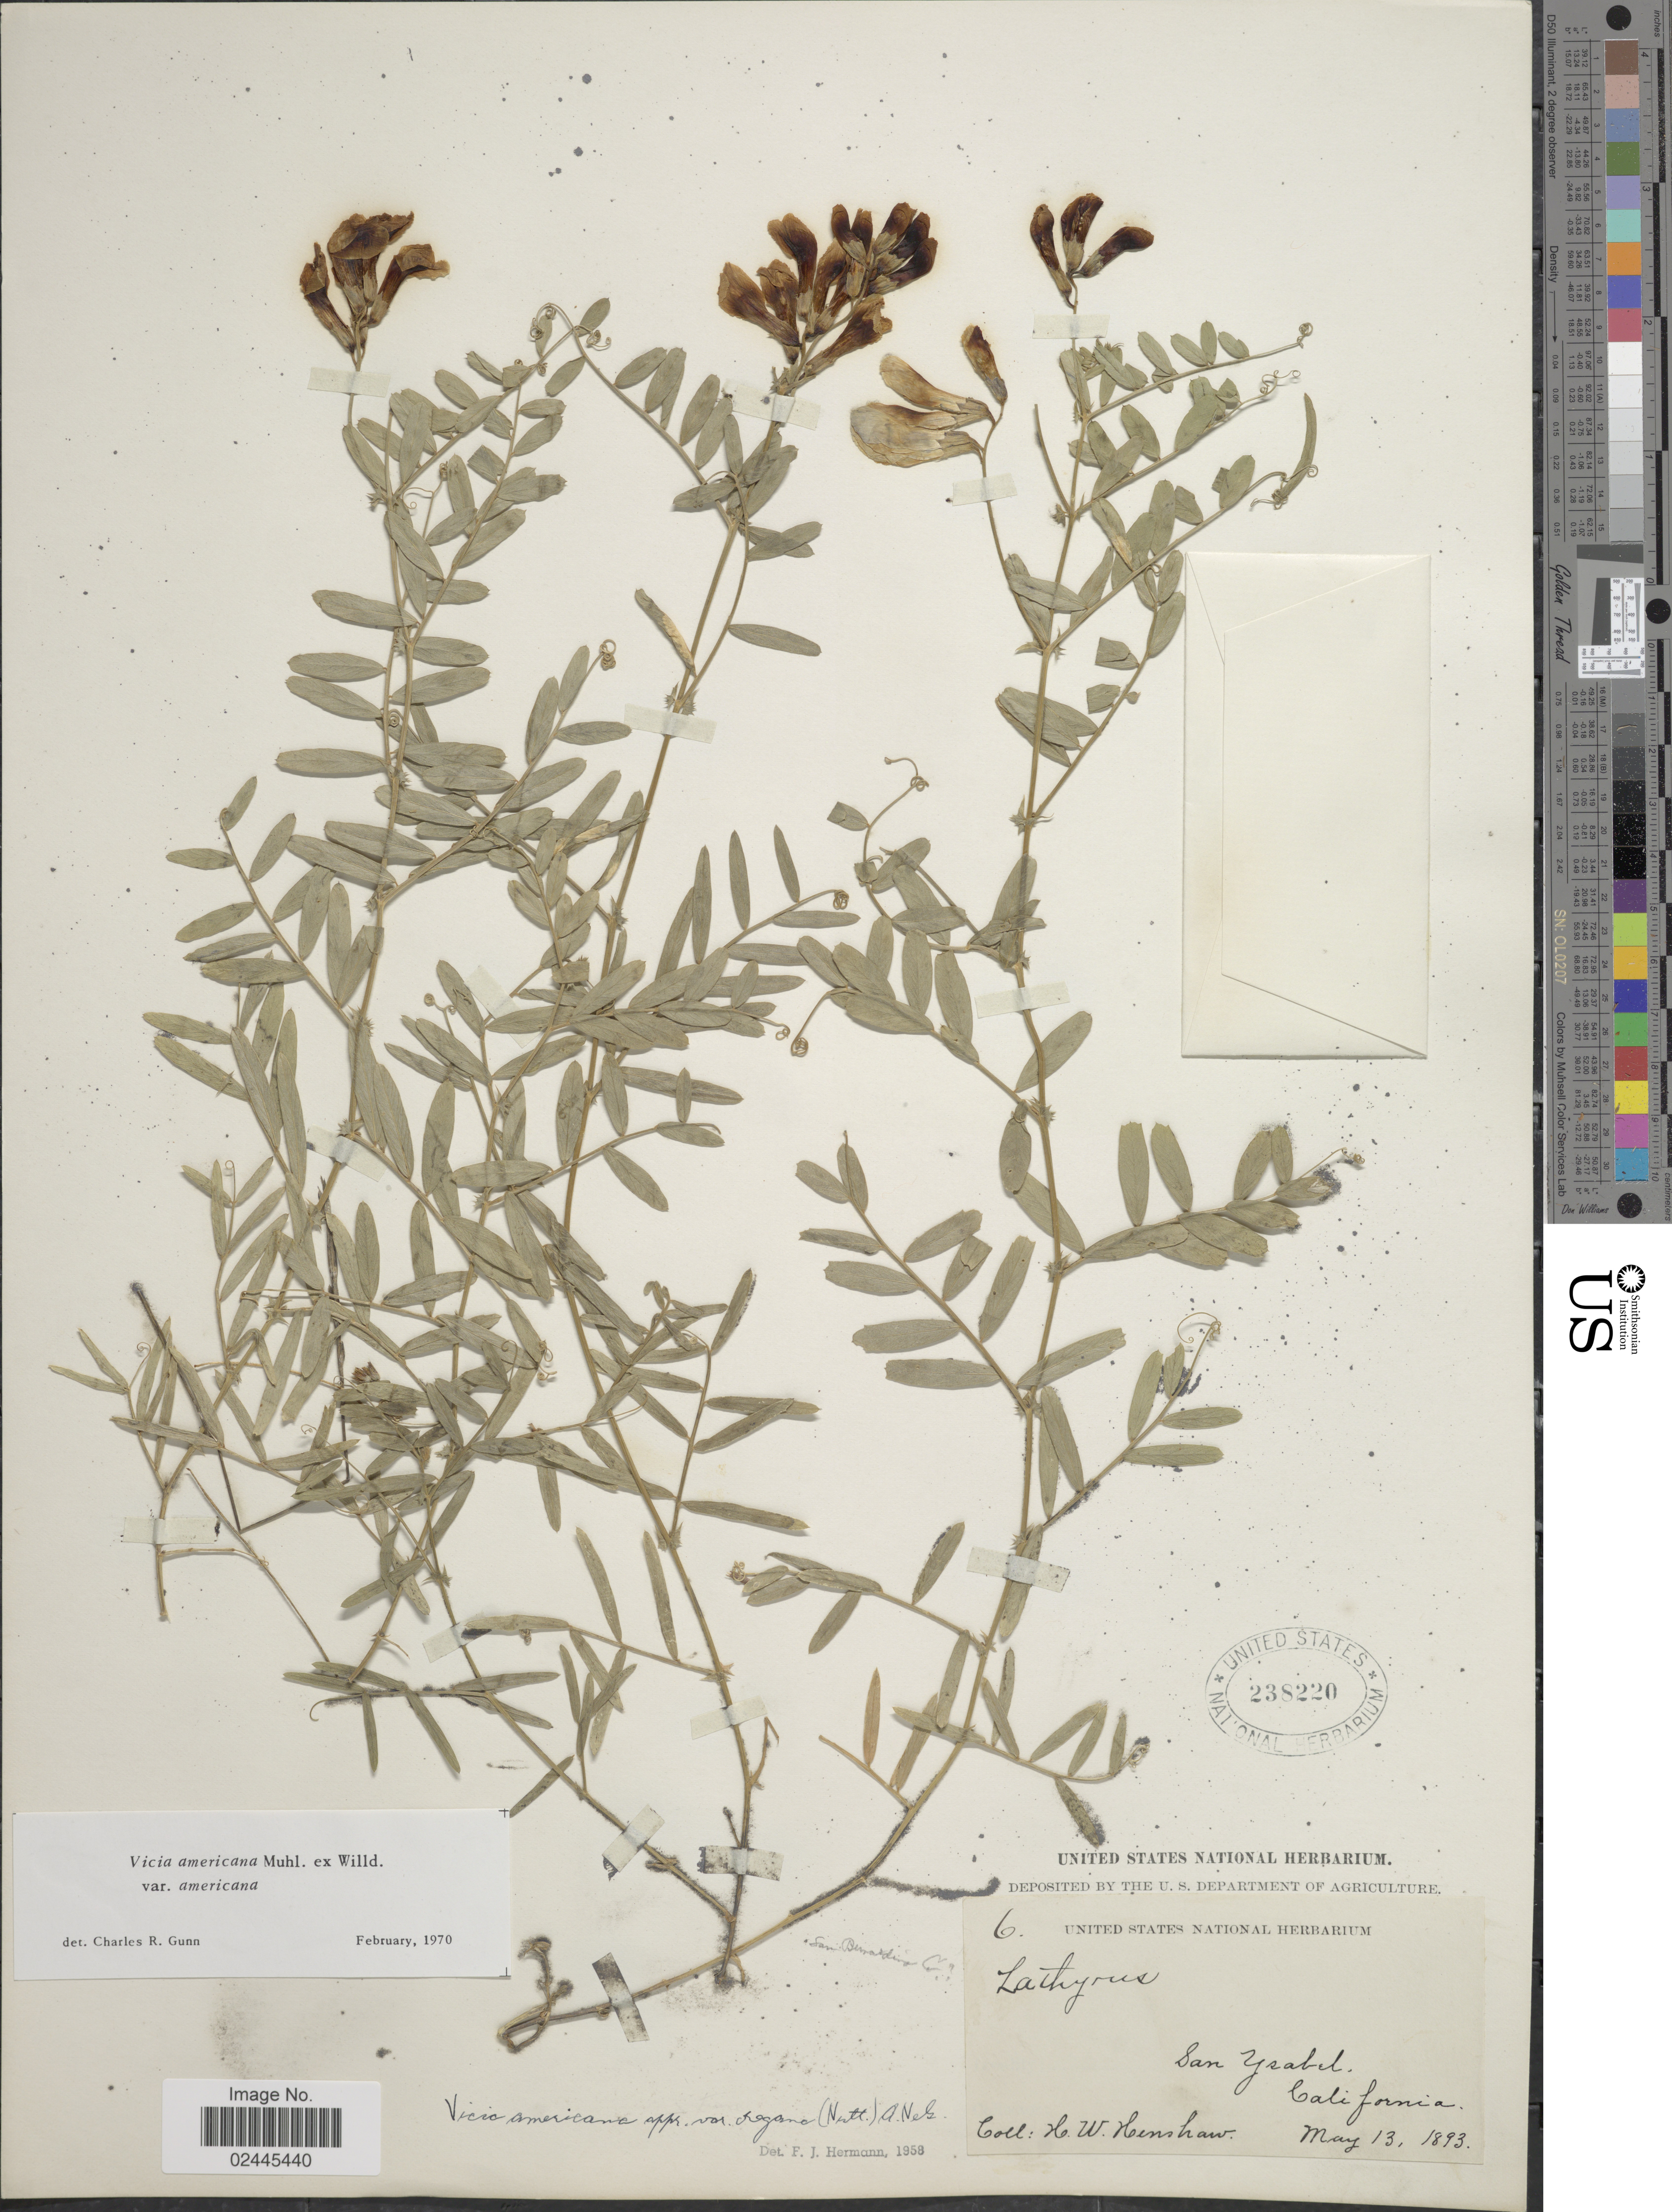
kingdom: Plantae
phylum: Tracheophyta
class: Magnoliopsida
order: Fabales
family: Fabaceae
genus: Vicia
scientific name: Vicia americana var. americana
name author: Muhl. ex Willd.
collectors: H. Henshaw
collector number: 6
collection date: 1893-05-13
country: United States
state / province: California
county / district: San Bernardino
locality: San Ysabel, San Bernardino Co.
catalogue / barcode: US 238220